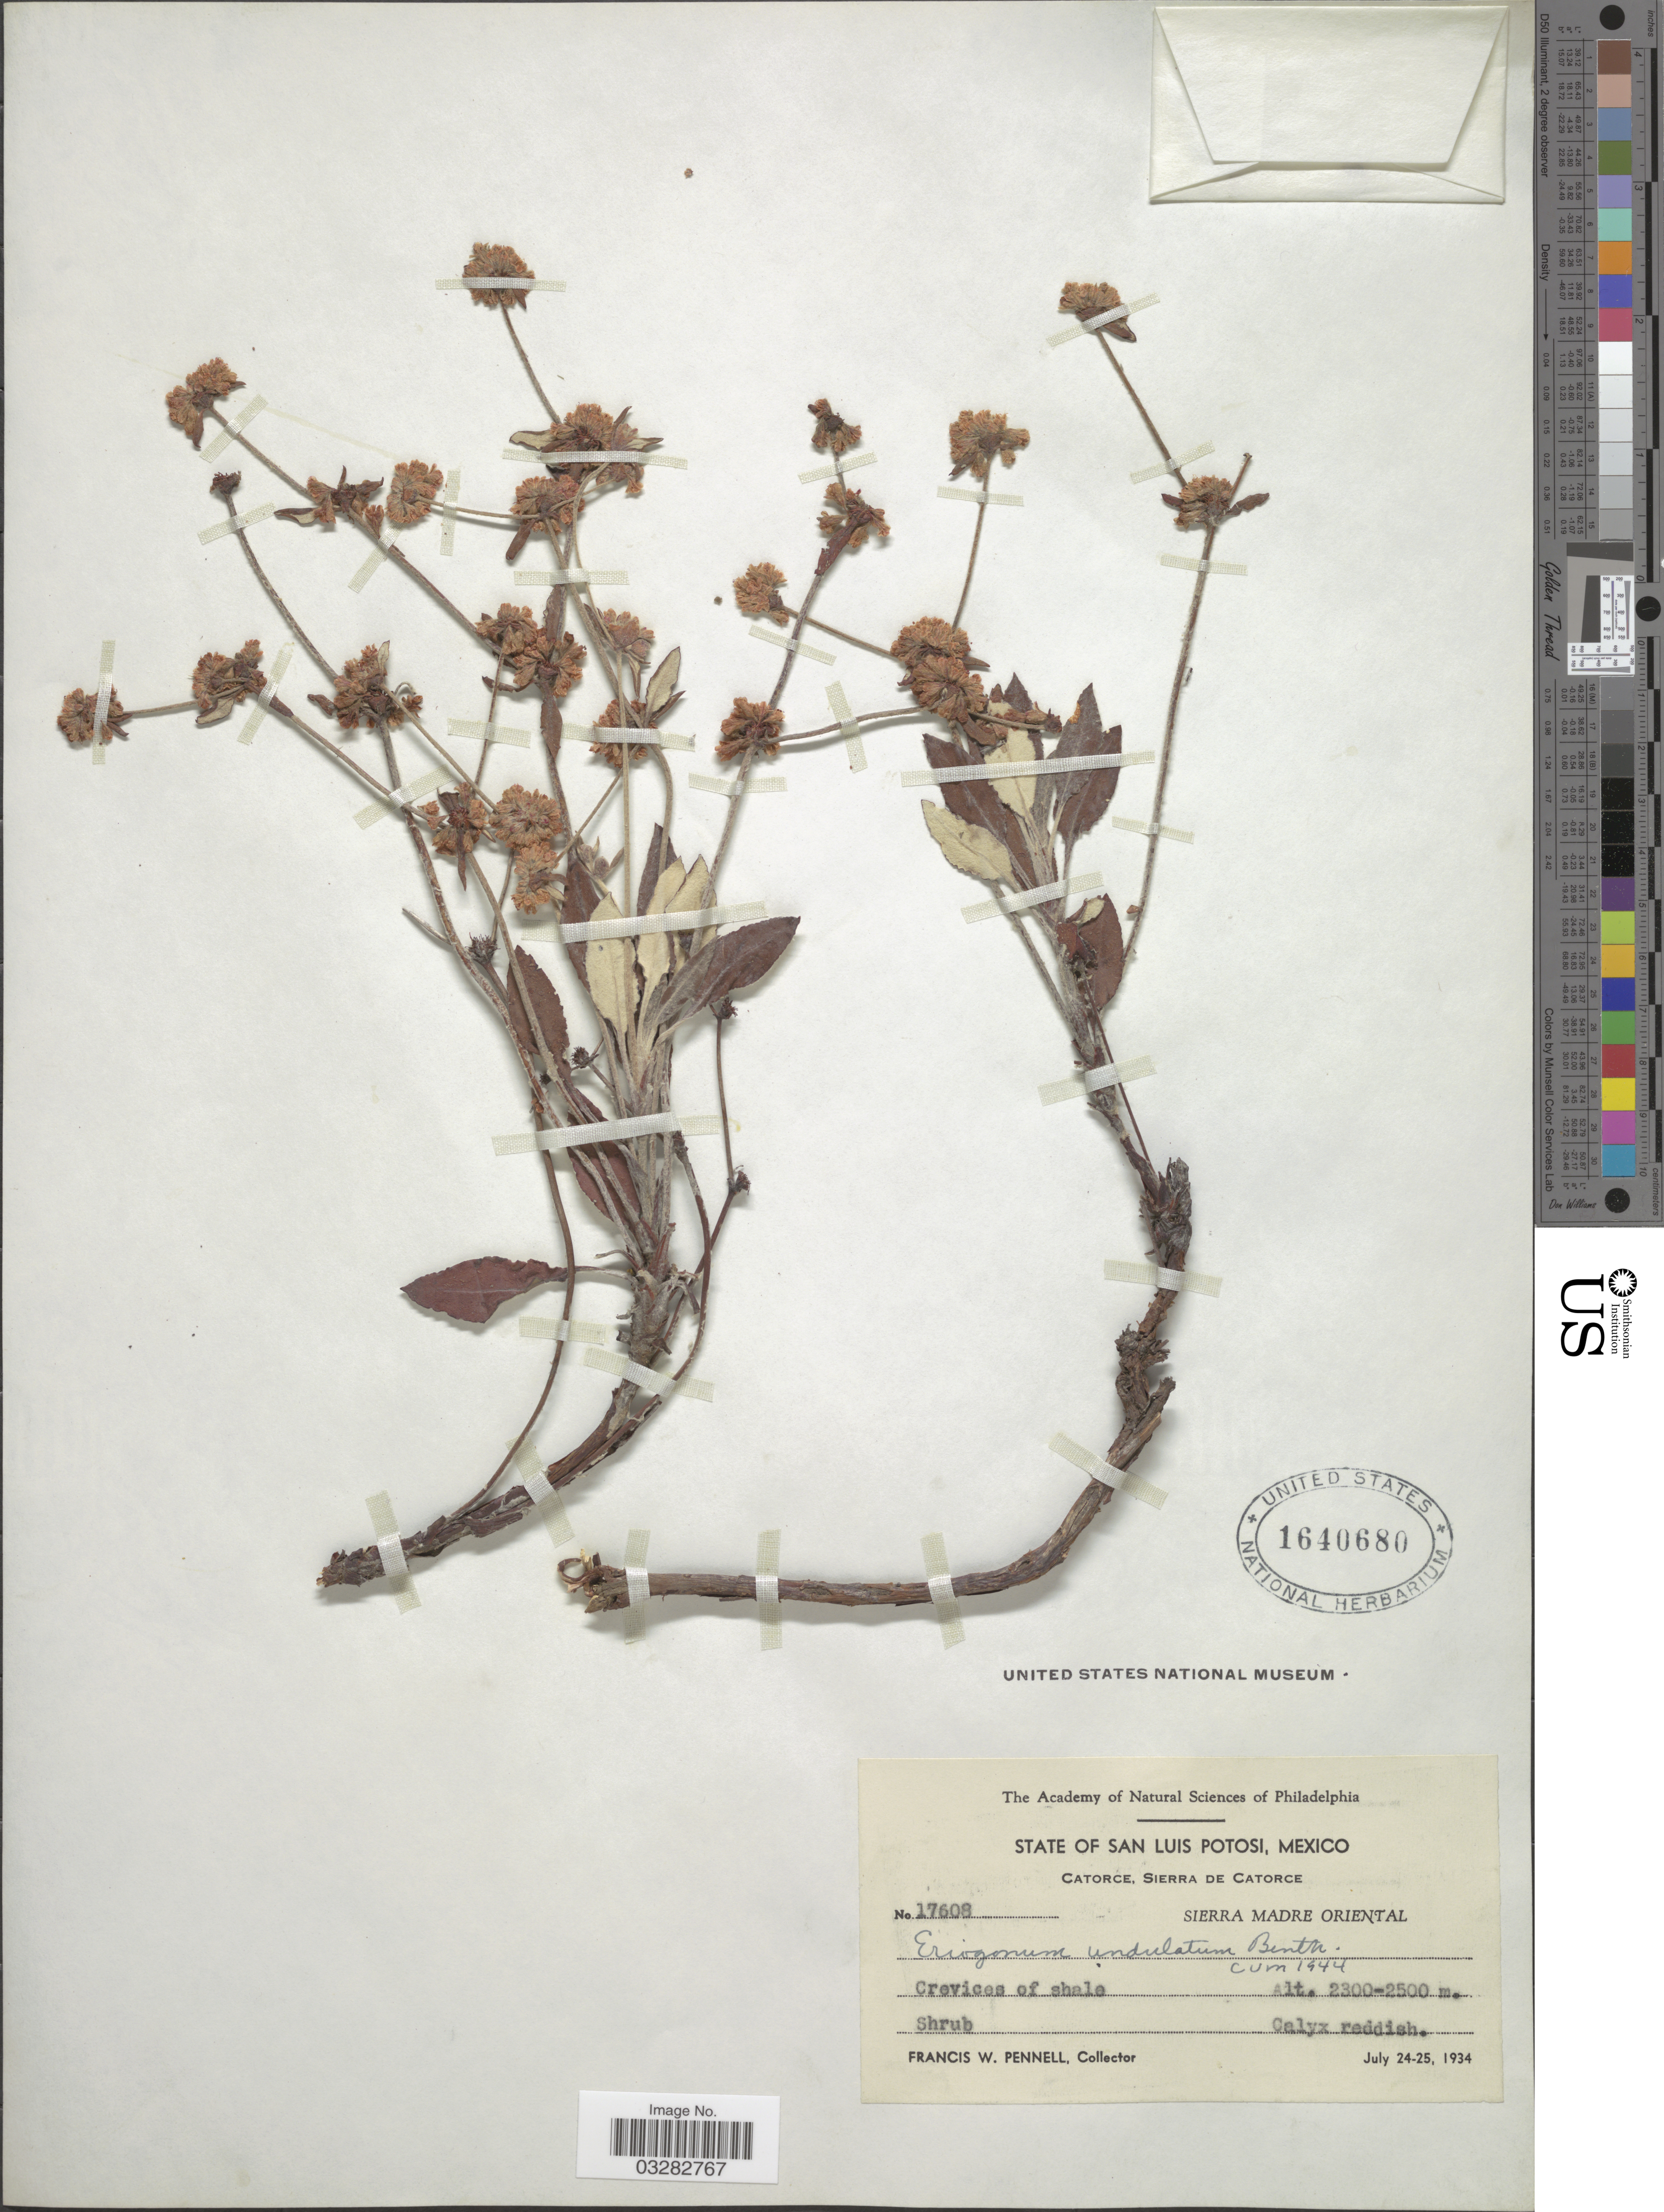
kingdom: Plantae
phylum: Tracheophyta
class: Magnoliopsida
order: Caryophyllales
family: Polygonaceae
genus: Eriogonum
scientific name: Eriogonum jamesii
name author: Benth.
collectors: F. W. Pennell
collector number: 17608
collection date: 1934-07-24/1934-07-25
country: Mexico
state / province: San Luis Potosí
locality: Catorce, Sierra de Catorce. Sierra Madre Oriental.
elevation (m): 2300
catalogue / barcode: US 1640680